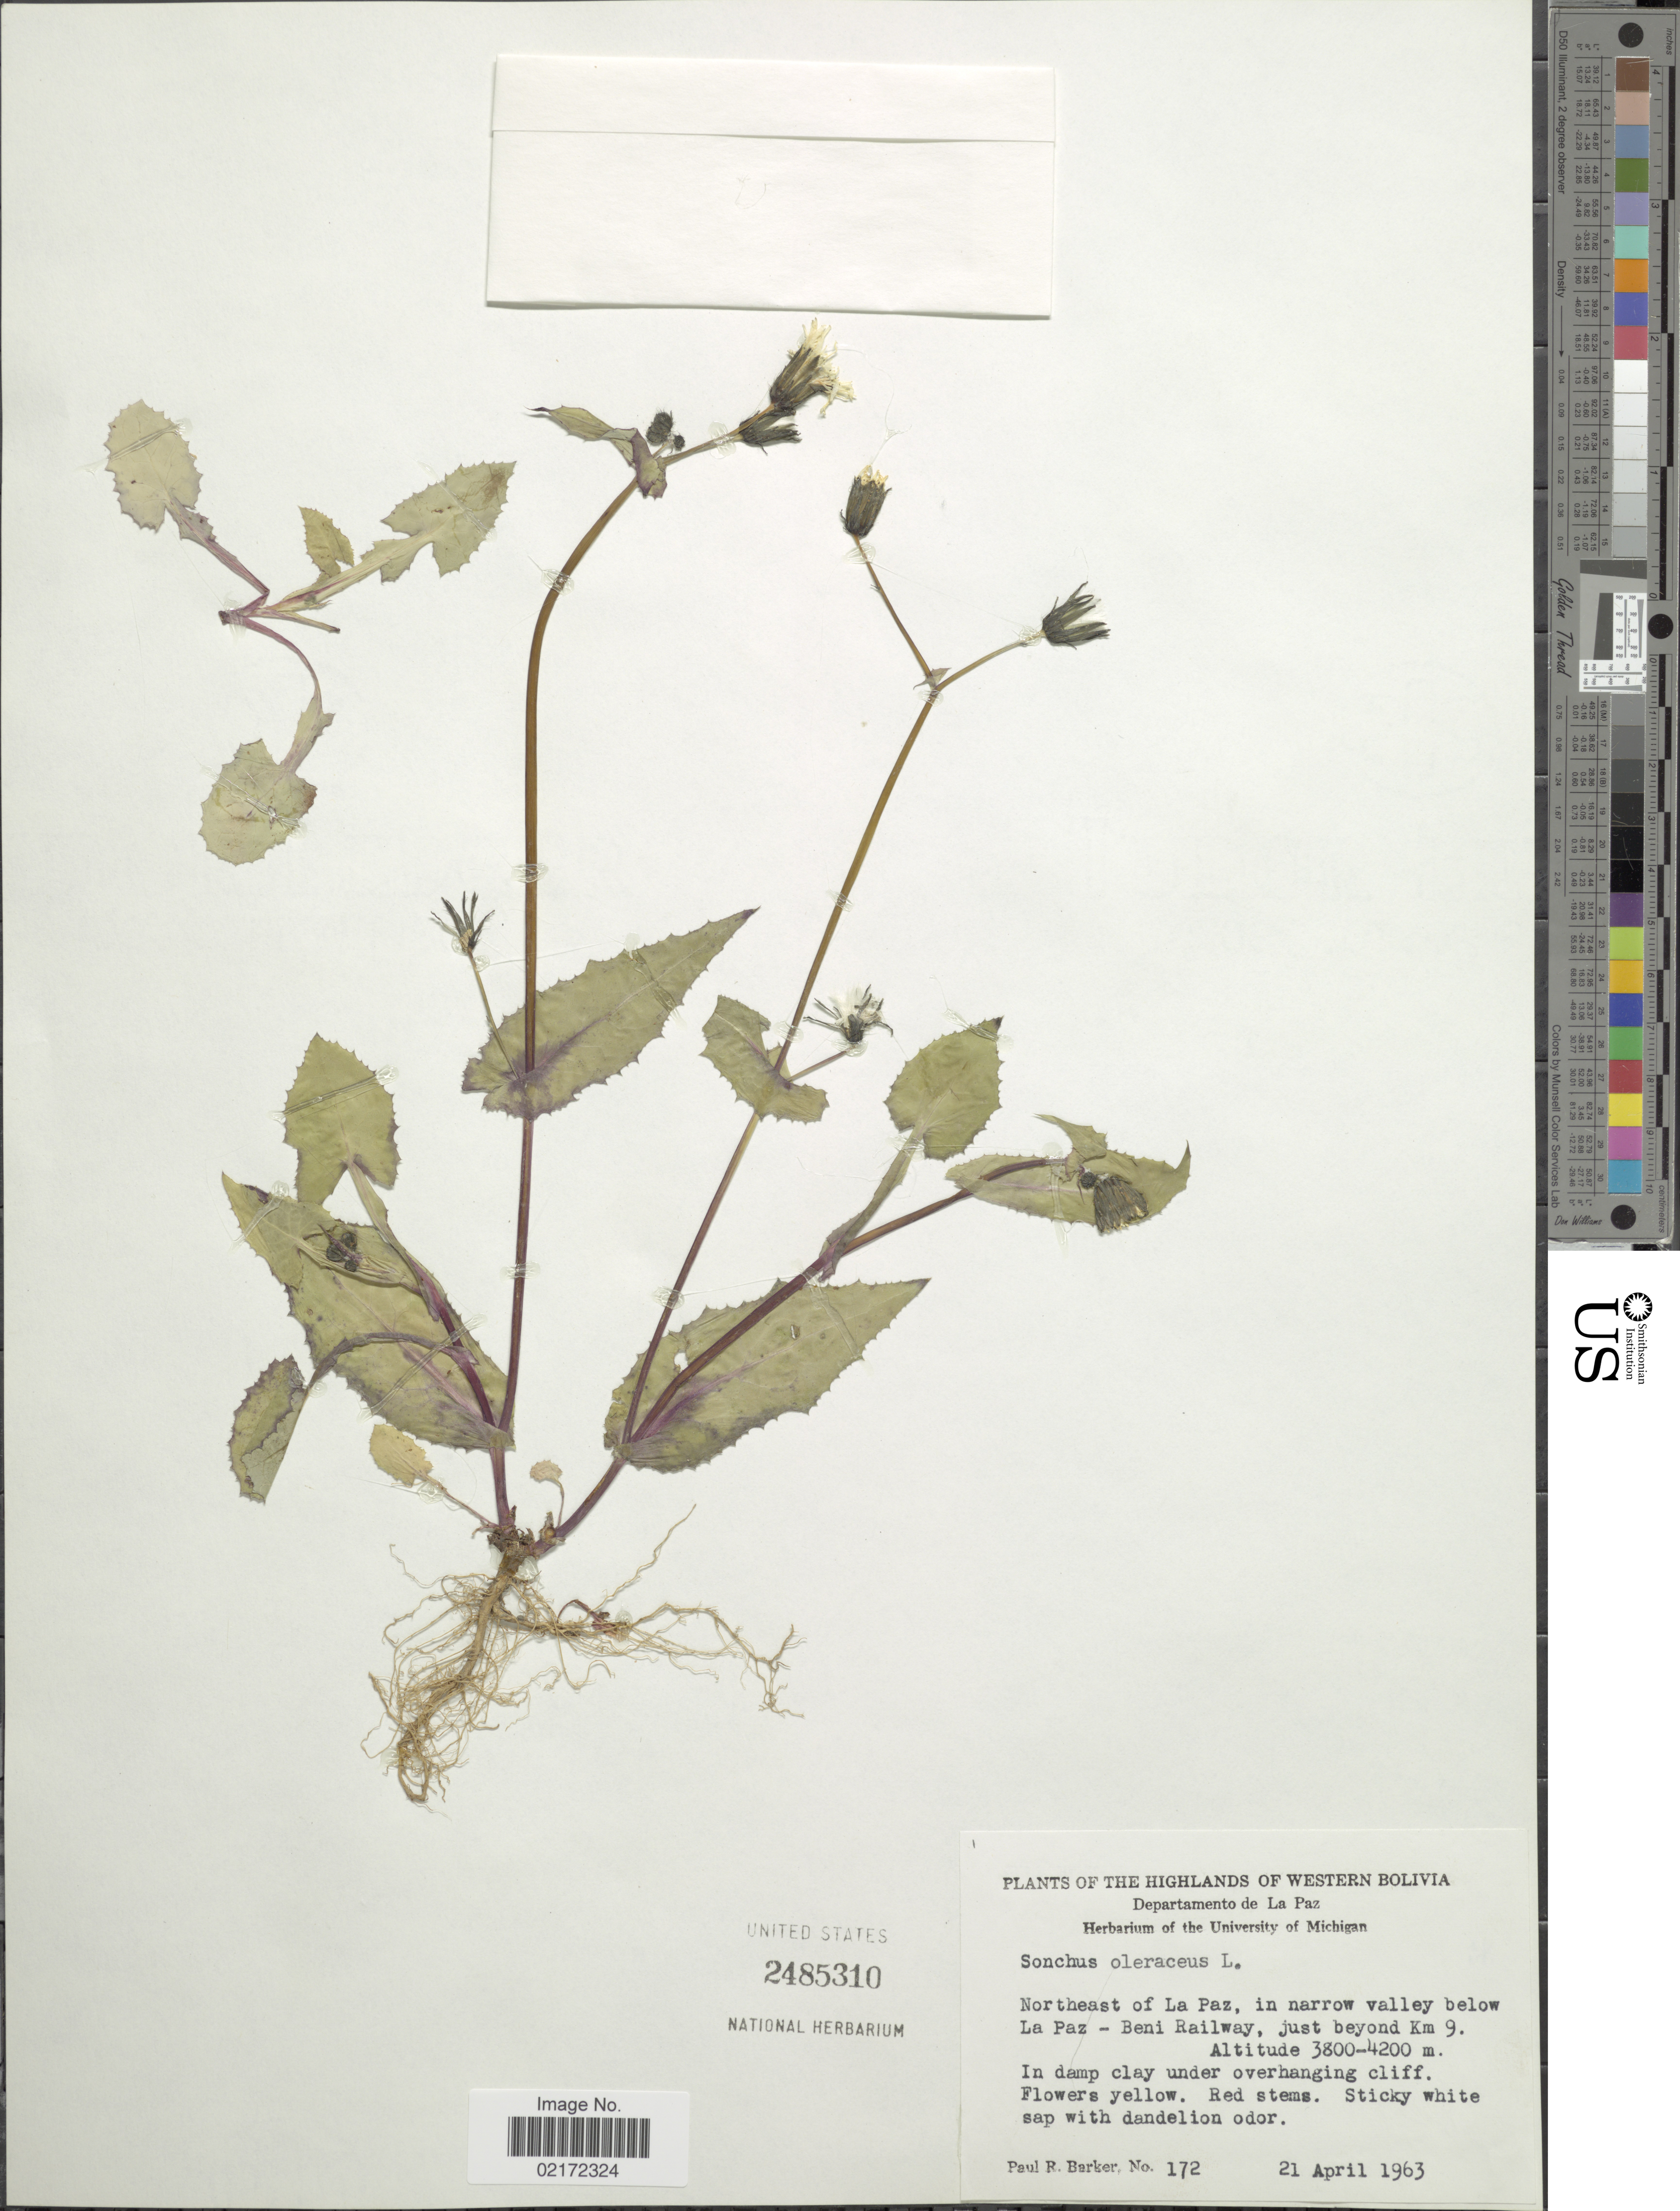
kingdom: Plantae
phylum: Tracheophyta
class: Magnoliopsida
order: Asterales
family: Asteraceae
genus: Sonchus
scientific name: Sonchus oleraceus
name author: L.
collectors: P. R. Barker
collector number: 172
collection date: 1963-04-21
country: Bolivia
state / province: La Paz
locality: Highlands of Western Bolivia. Departamento de La Paz. Northeast of La Paz, in narrow valley below La Paz - Beni Railway, just beyond Km 9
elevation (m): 3800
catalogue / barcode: US 2485310